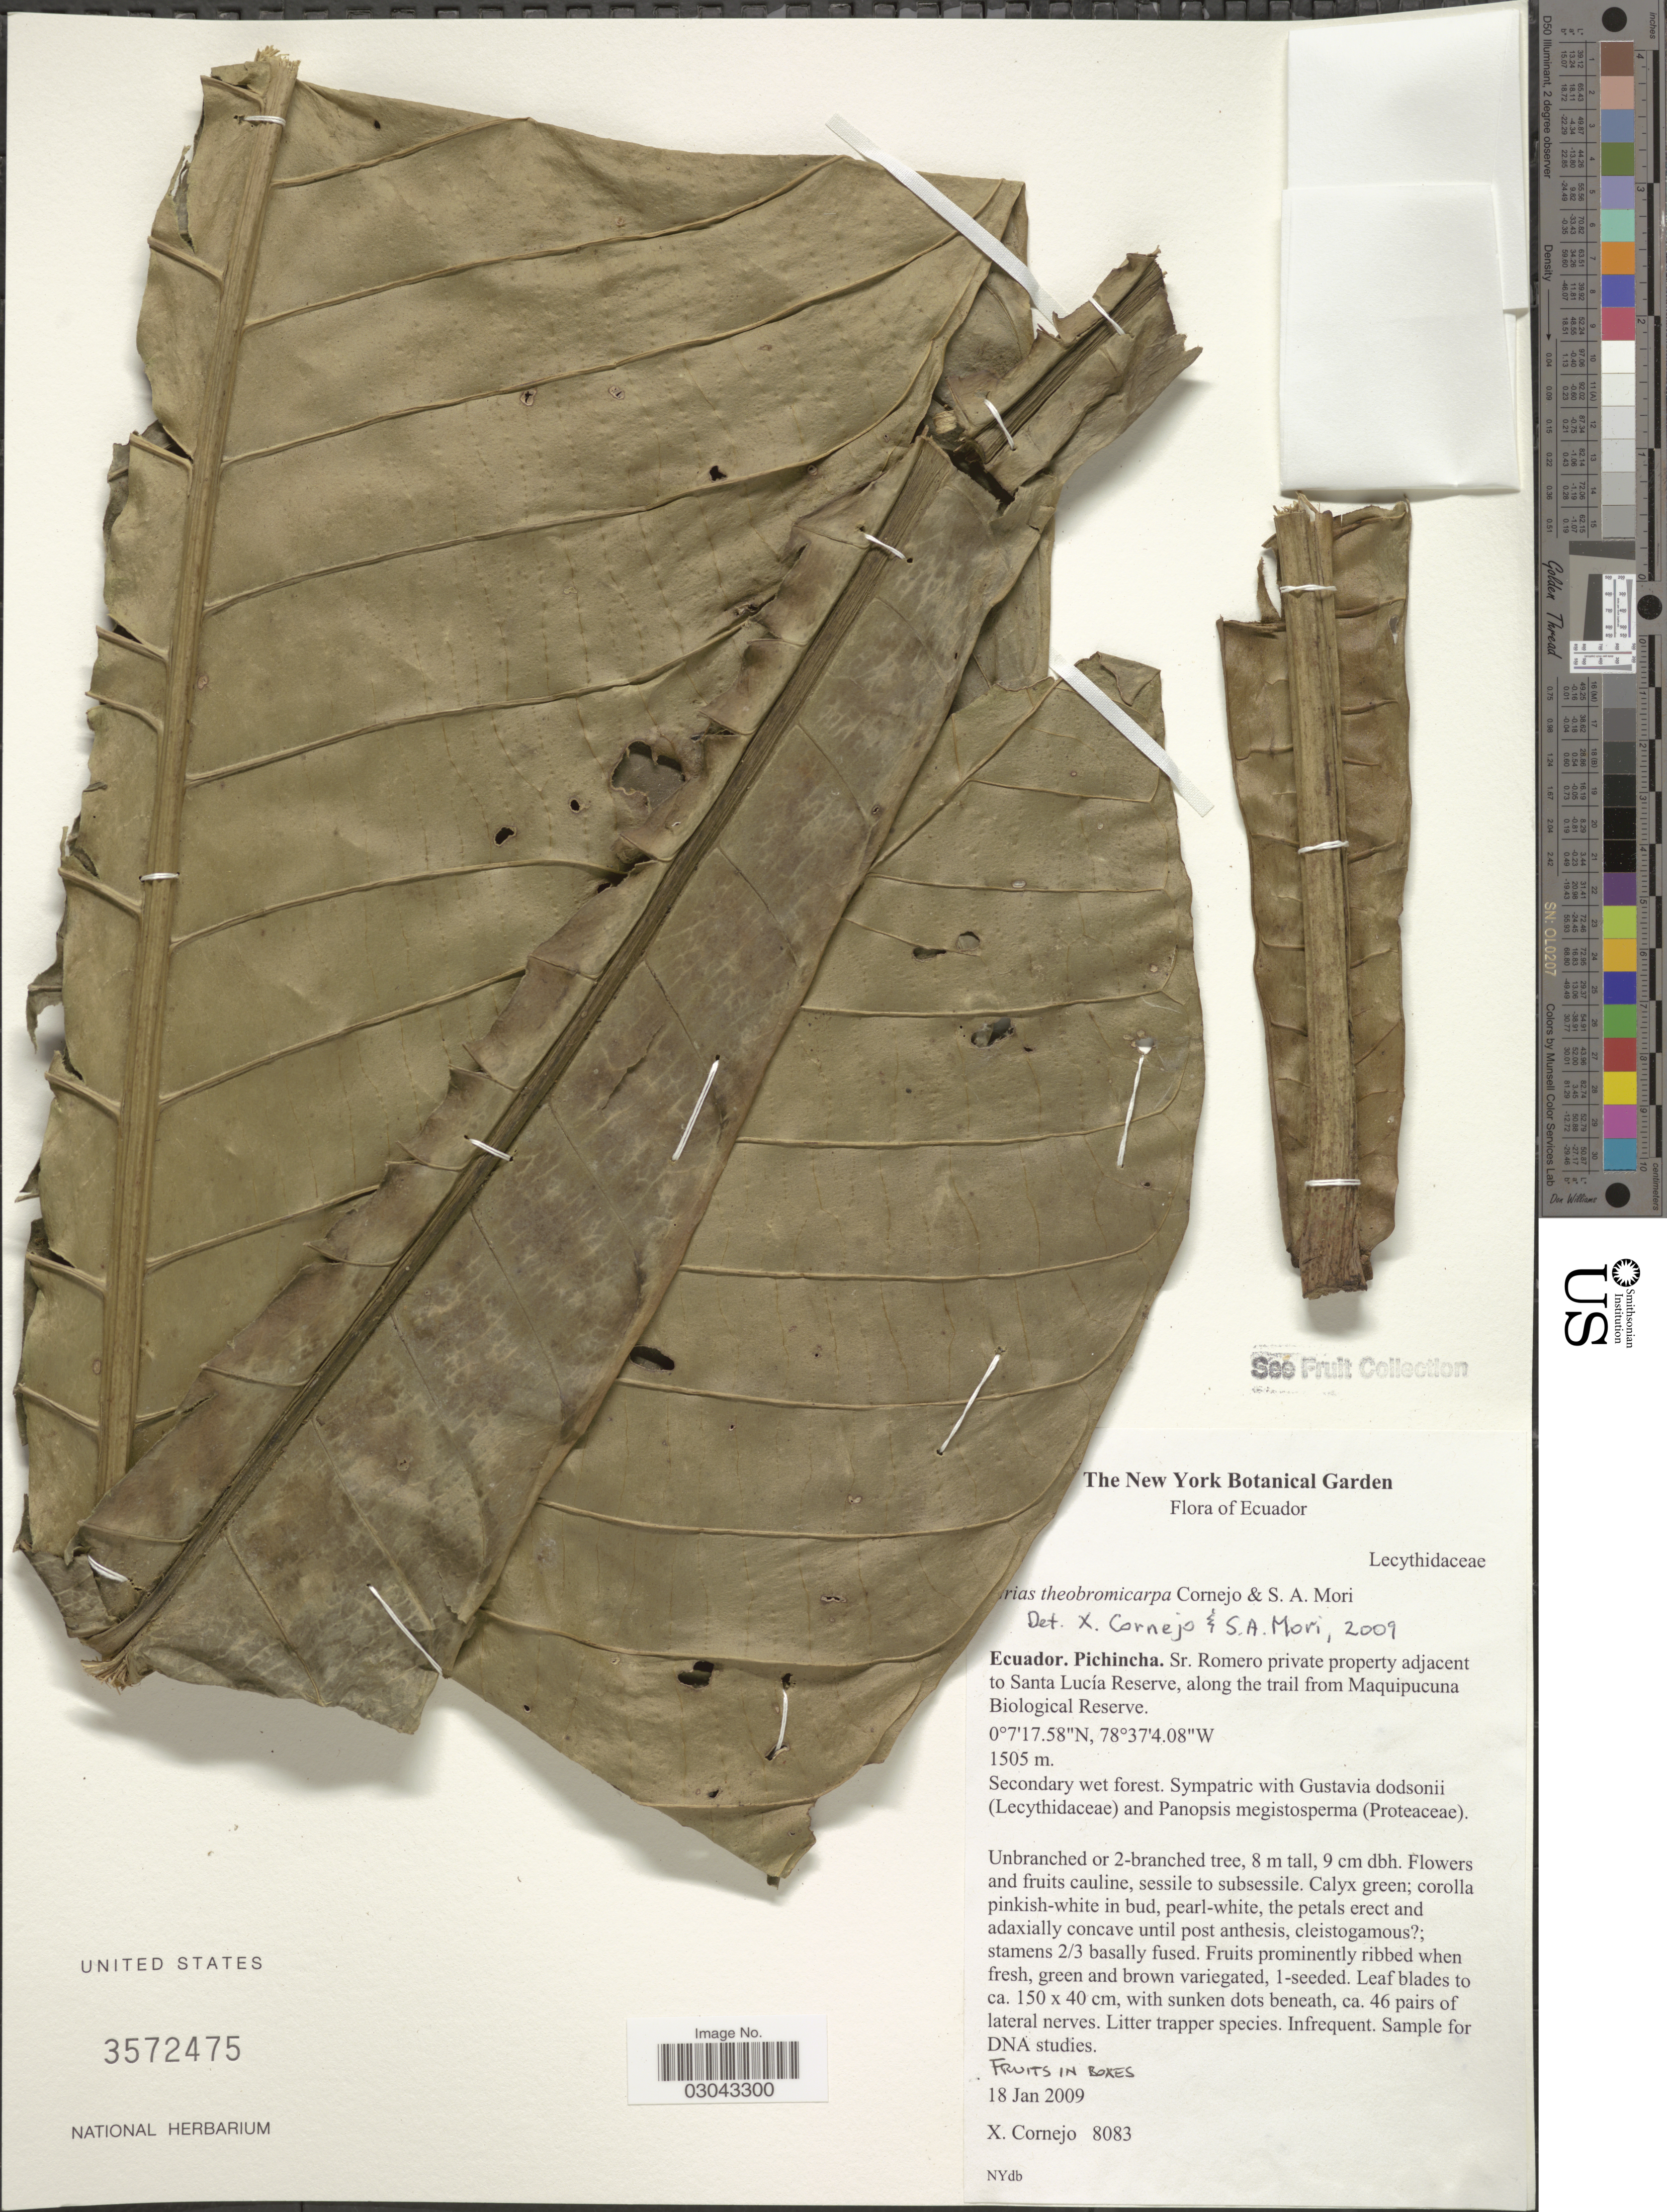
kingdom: Plantae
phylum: Tracheophyta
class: Magnoliopsida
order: Ericales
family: Lecythidaceae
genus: Grias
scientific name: Grias theobromicarpa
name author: Cornejo & S.A. Mori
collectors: X. F. Cornejo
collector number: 8083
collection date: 2009-01-18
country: Ecuador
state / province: Pichincha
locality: Sr. Romero private property adjacent to Santa Lucia Reserve, along the trail from Maquipucuna Biological Reserve.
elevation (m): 1505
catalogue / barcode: US 3572475